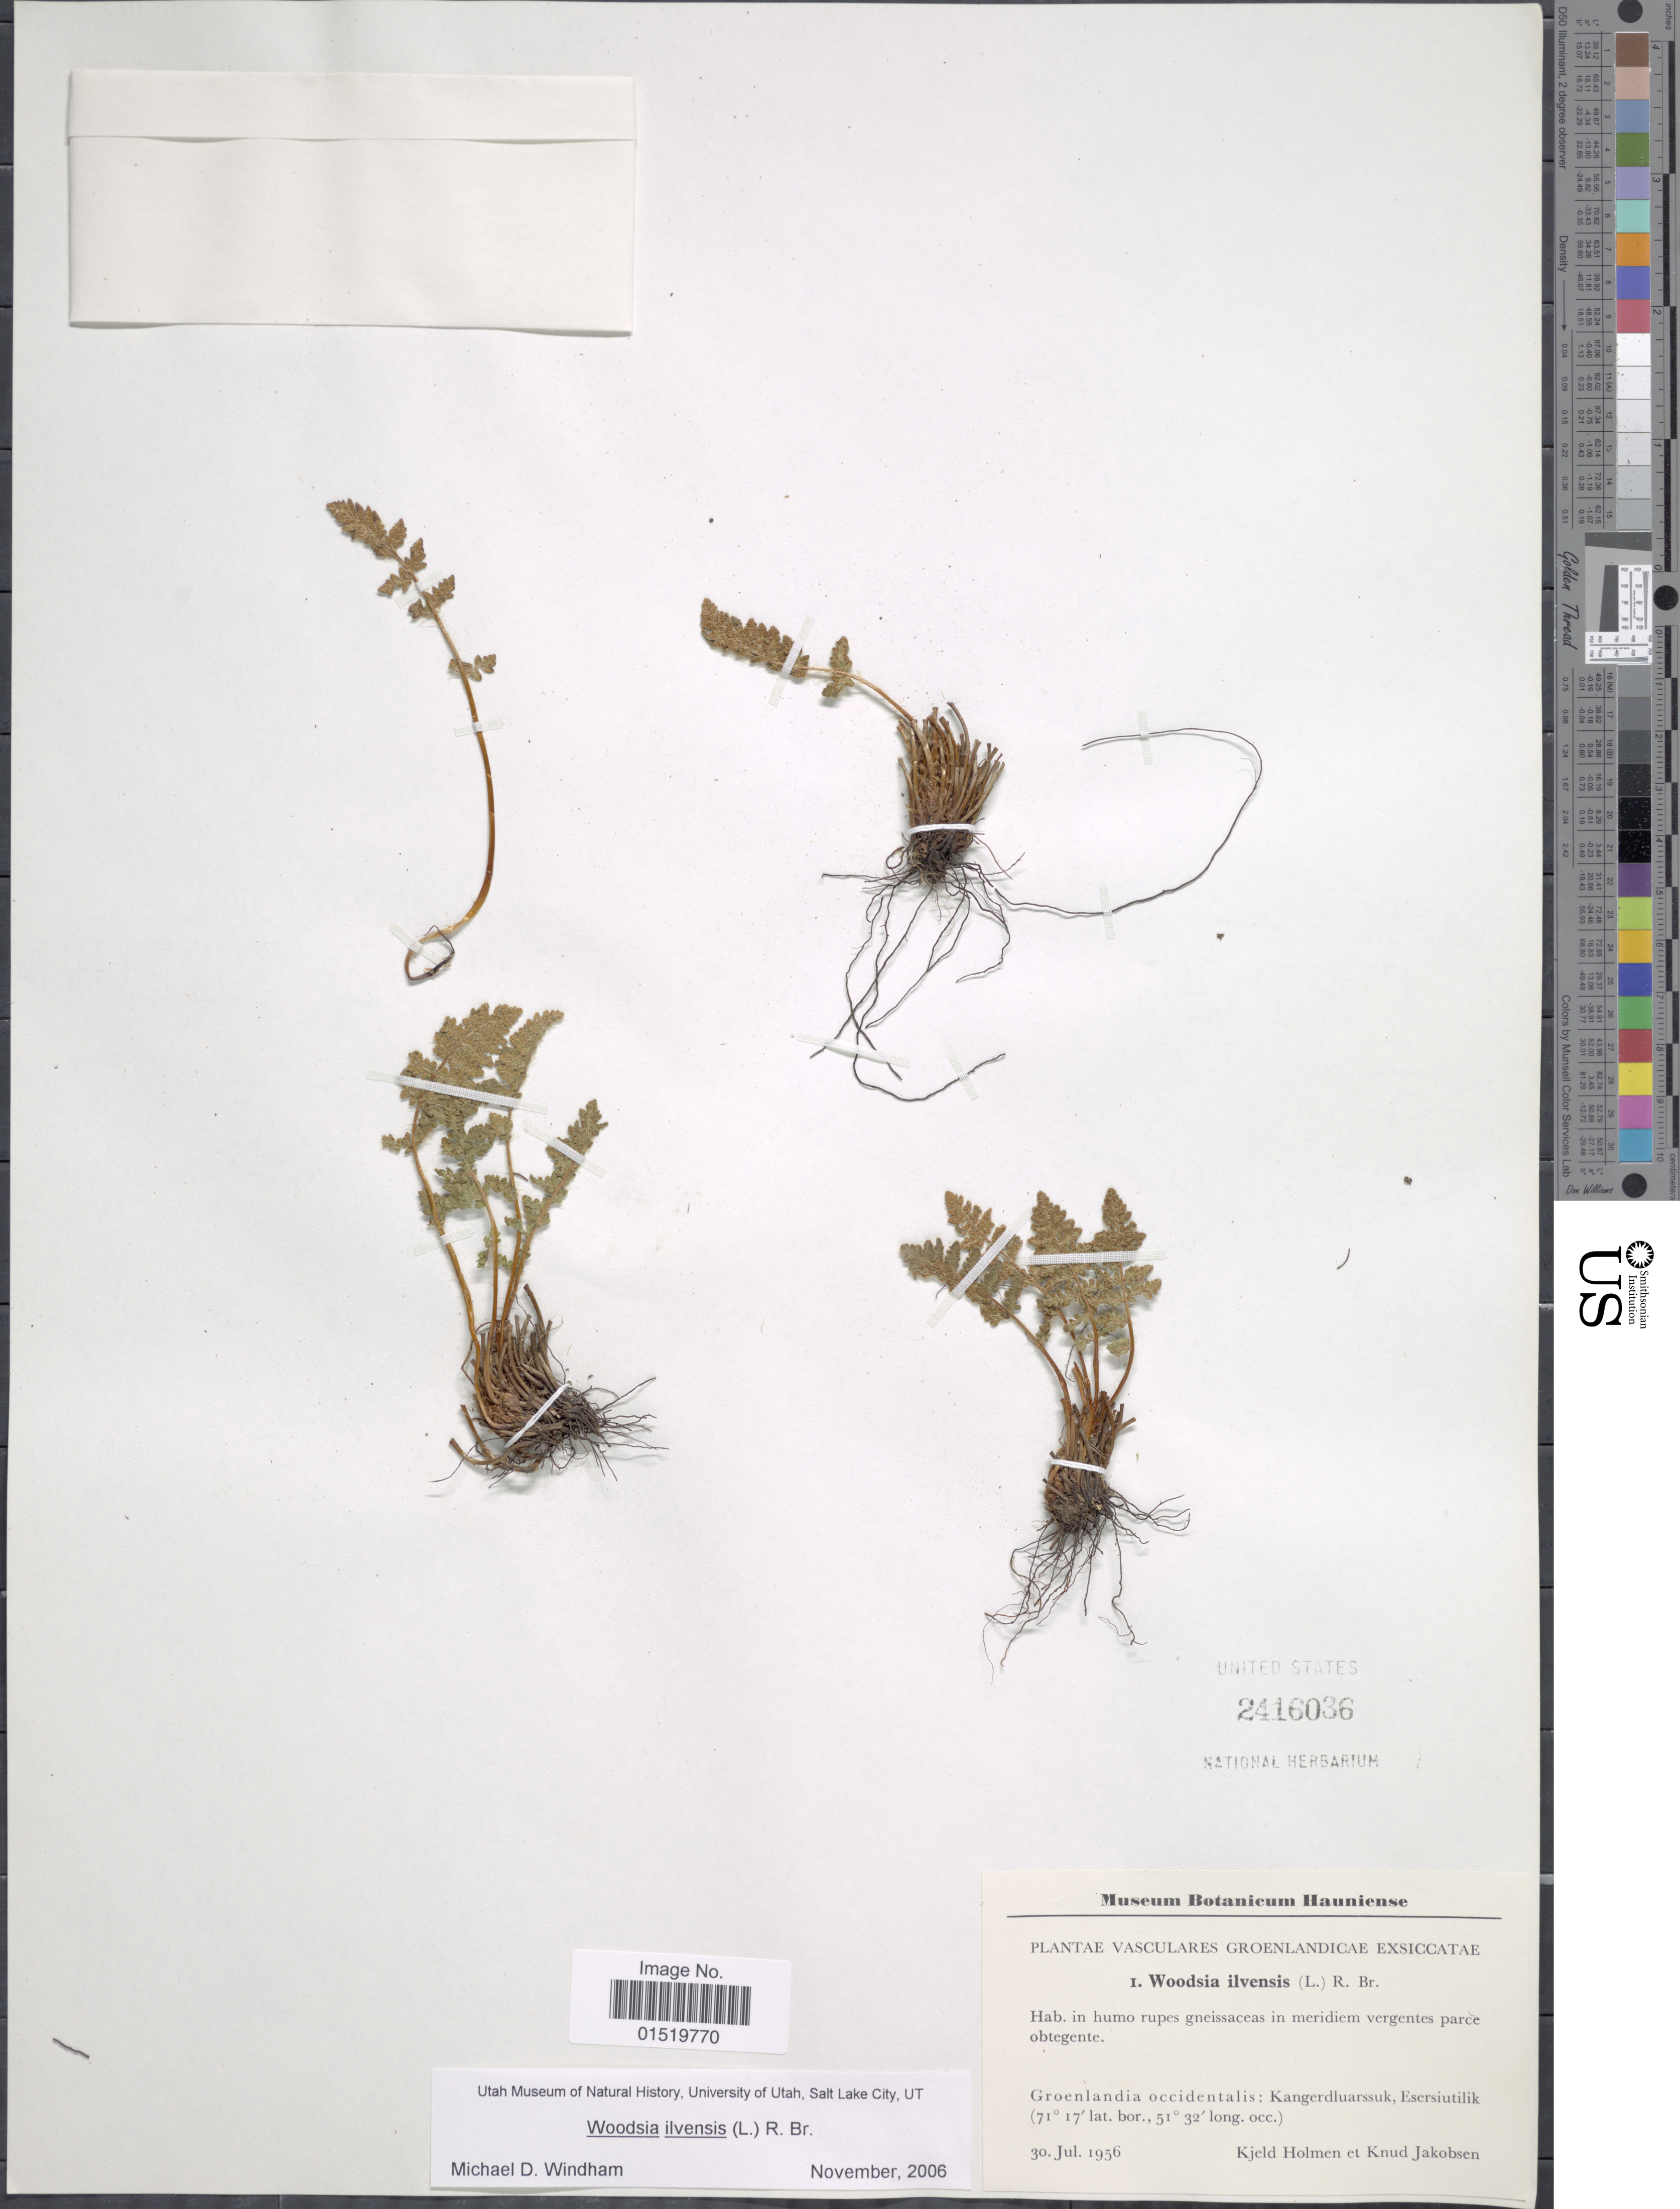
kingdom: Plantae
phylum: Tracheophyta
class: Polypodiopsida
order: Polypodiales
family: Woodsiaceae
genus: Woodsia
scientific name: Woodsia ilvensis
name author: (L.) R. Br.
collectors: K. Holme & K. Jakobsen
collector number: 1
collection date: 1956-07-30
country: Greenland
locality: Groenlandia occidentalis: Kangerdluarssuk, Esersiutiluk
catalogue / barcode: US 2416036